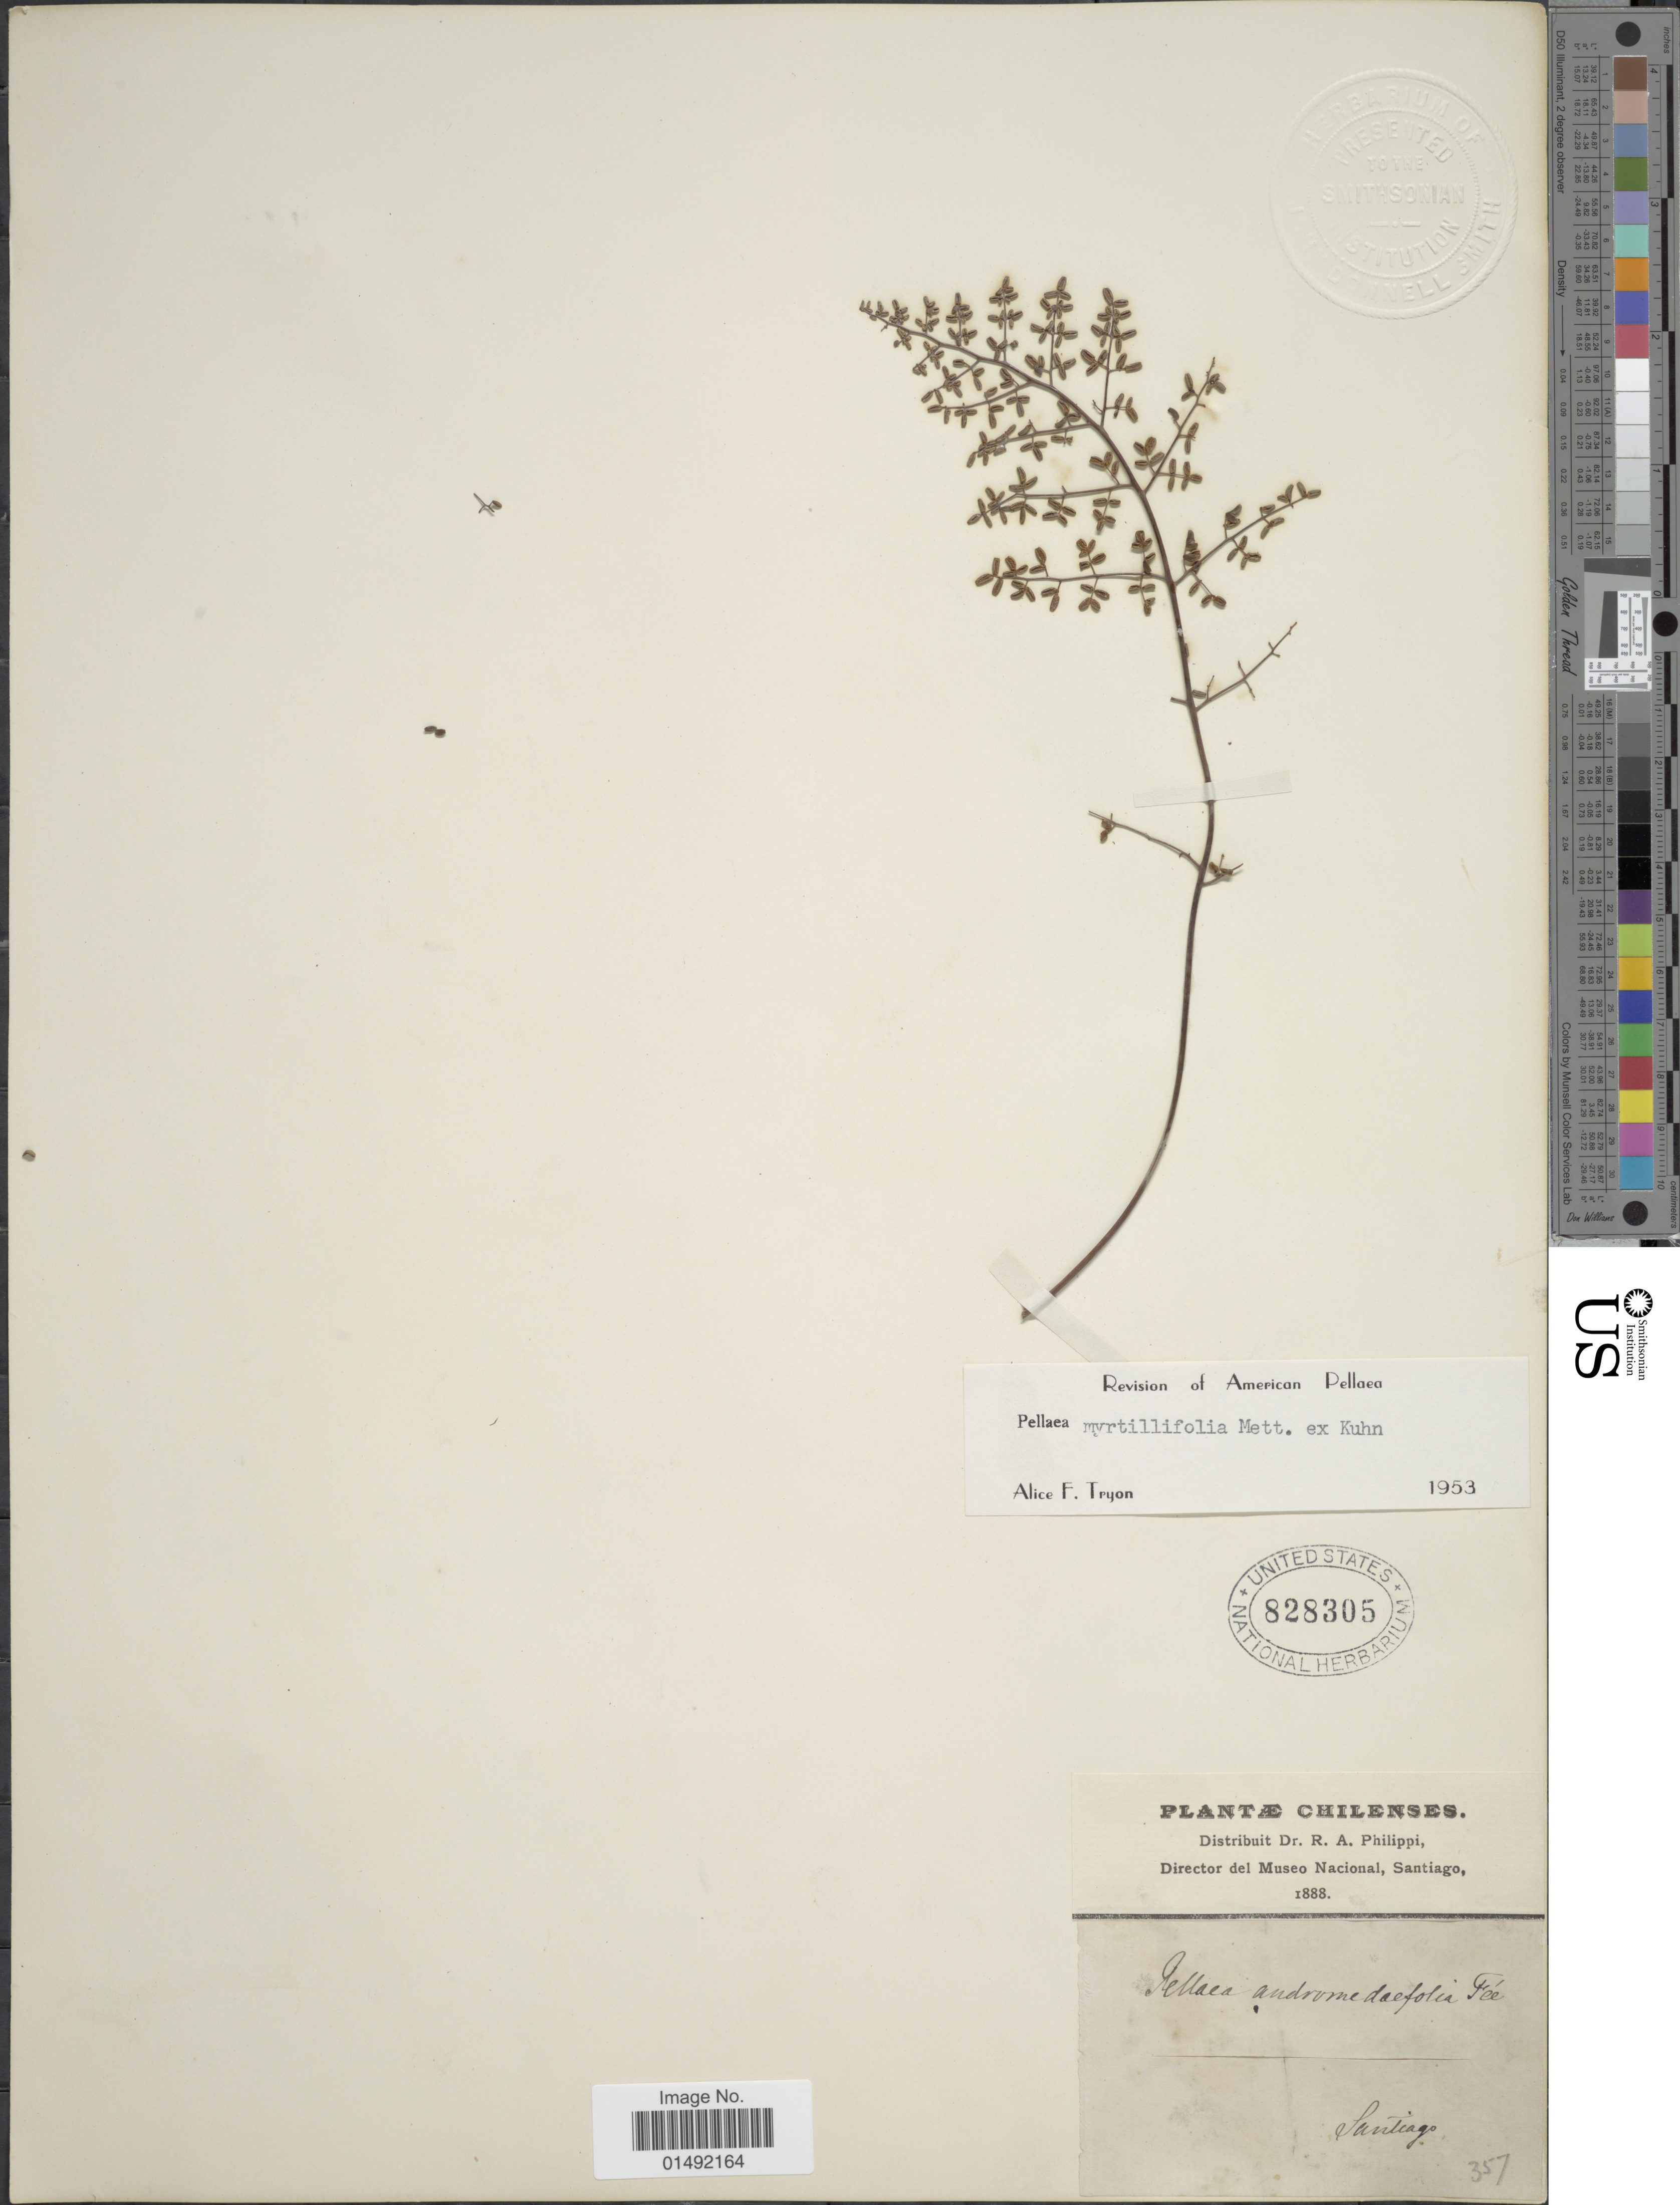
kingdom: Plantae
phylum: Tracheophyta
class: Polypodiopsida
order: Polypodiales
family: Pteridaceae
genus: Pellaea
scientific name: Pellaea myrtillifolia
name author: Mett. ex Kuhn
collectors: R. A. Philippi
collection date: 1888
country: Chile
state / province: Región Metropolitana (RM)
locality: Santiago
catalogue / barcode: US 828305